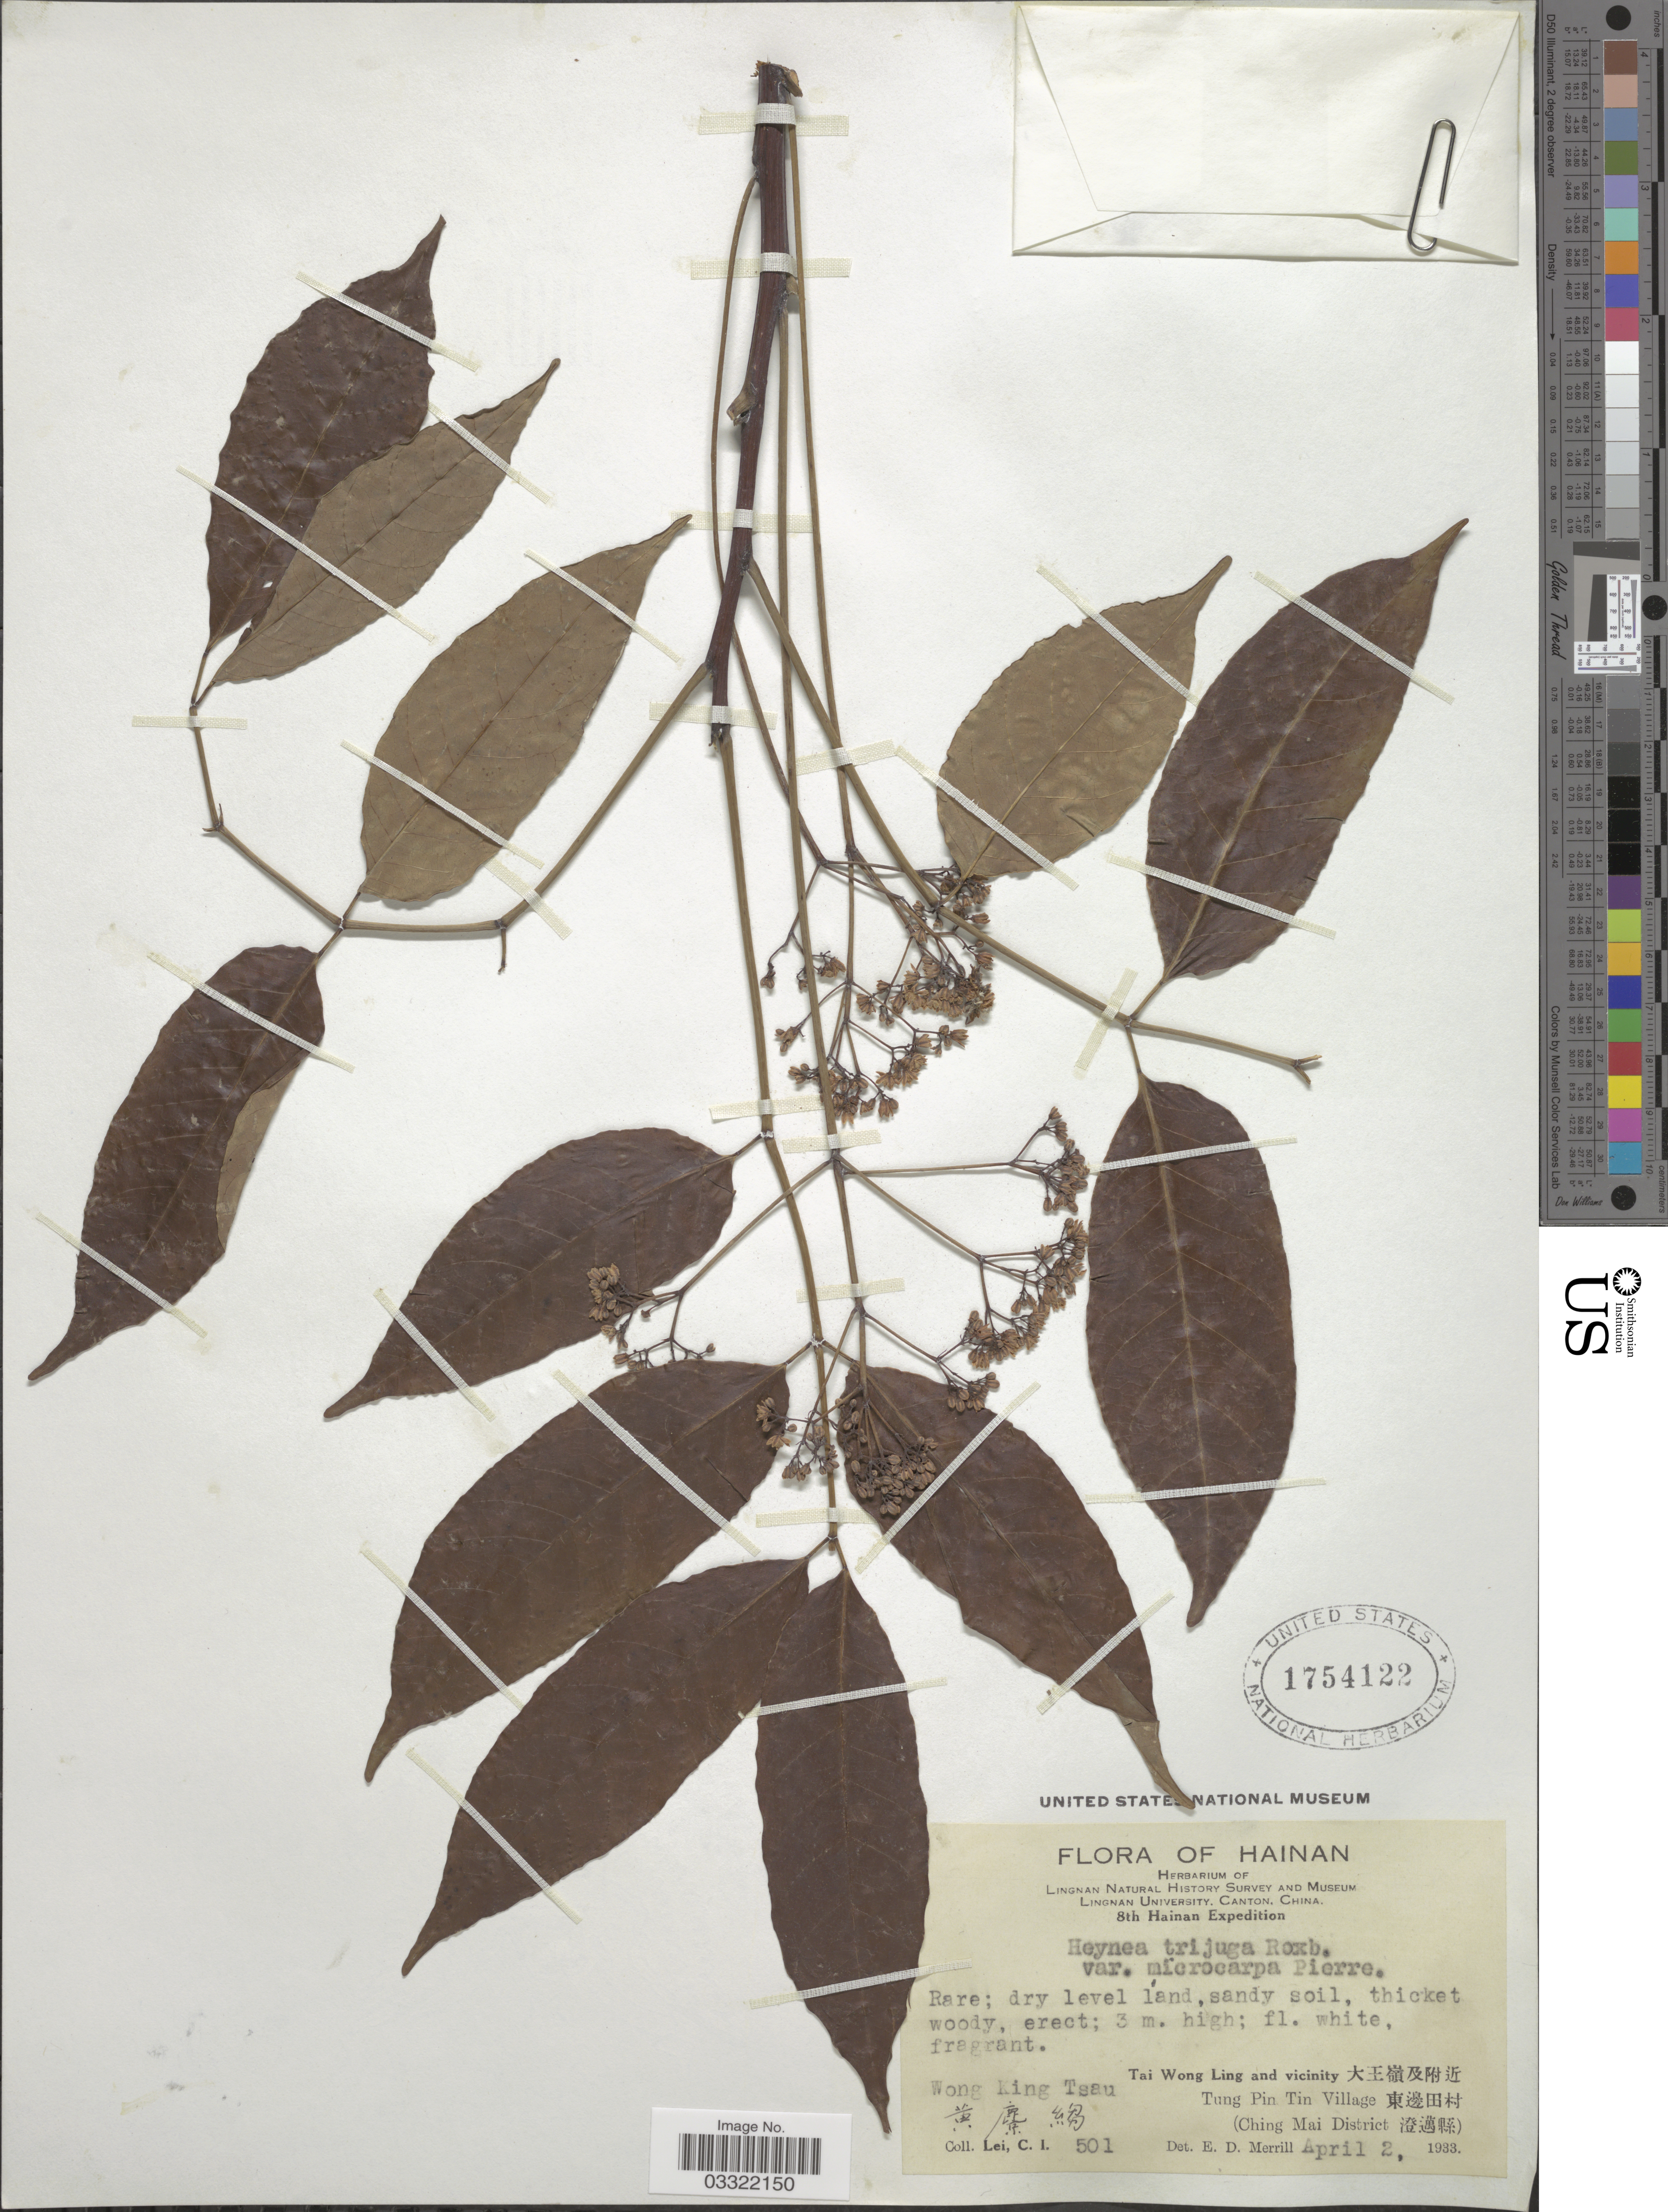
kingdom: Plantae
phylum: Tracheophyta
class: Magnoliopsida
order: Sapindales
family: Meliaceae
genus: Heynea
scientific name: Heynea trijuga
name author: Roxb.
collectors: C. I. Lei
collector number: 501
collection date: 1933-04-02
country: China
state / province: Hainan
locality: Tai Wong Ling and vicinity X. Tung Pin Tin Village X. (Ching Mai District X). Wong King Tsau X.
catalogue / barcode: US 1754122